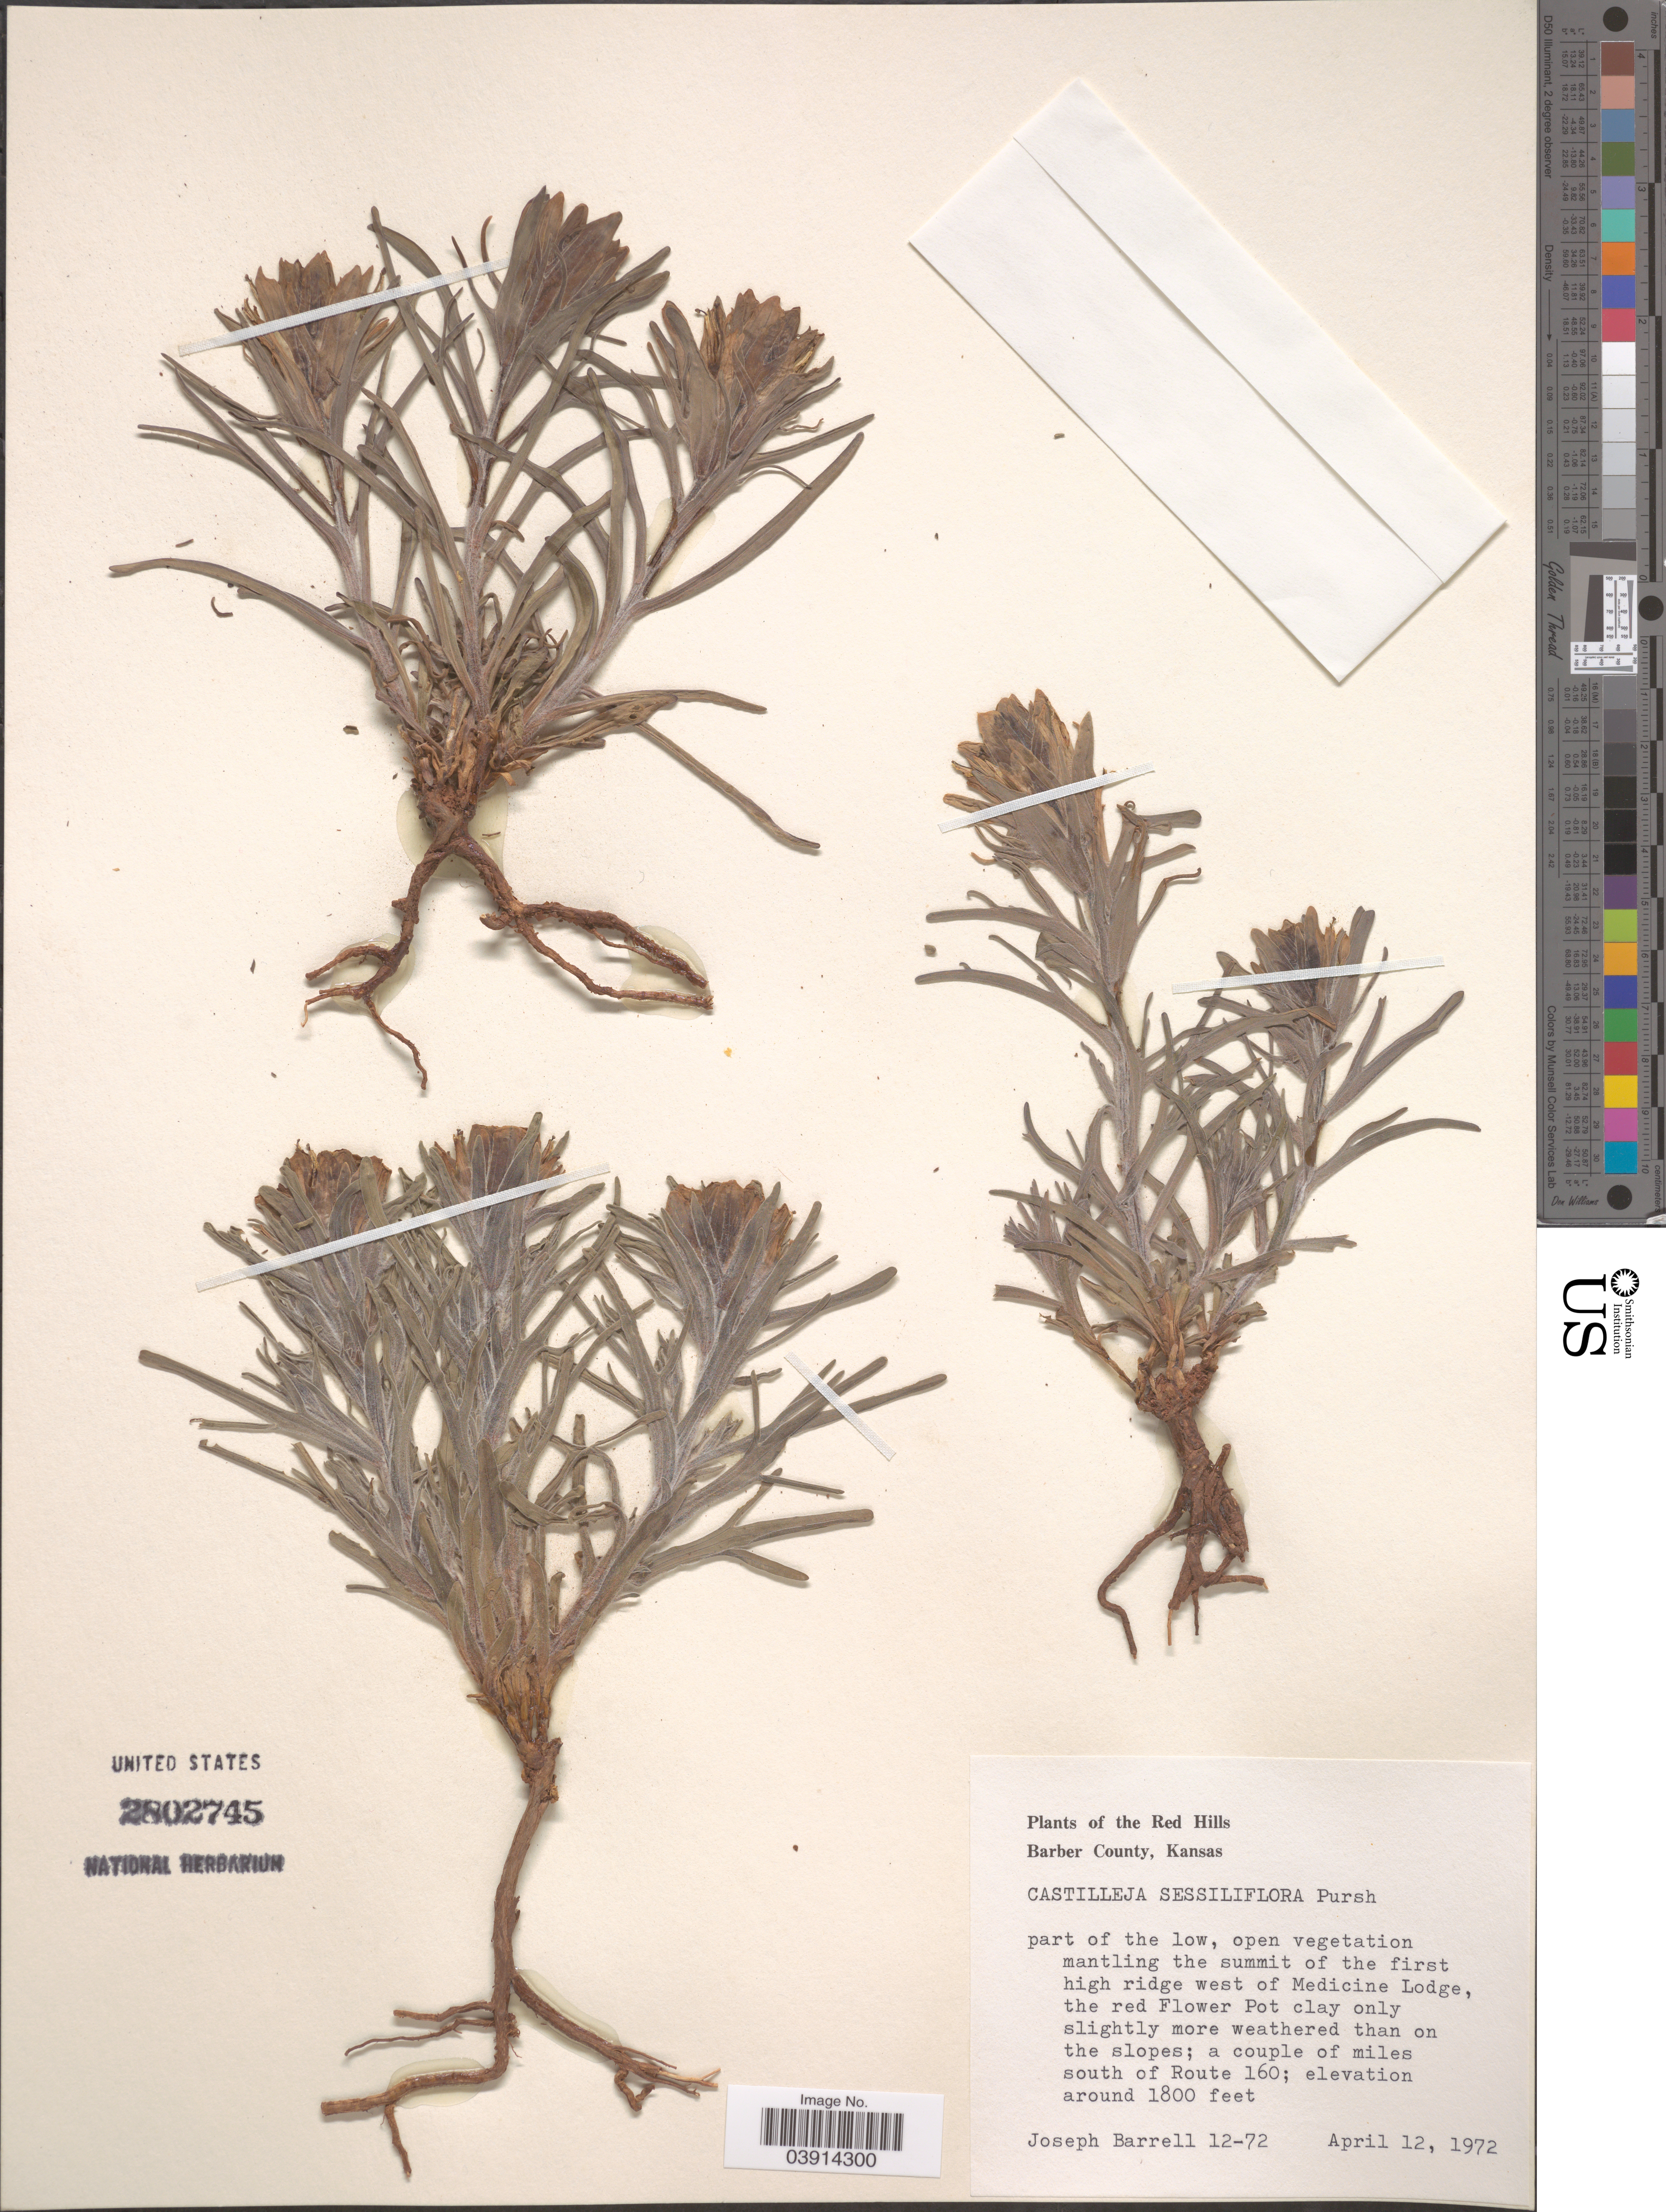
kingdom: Plantae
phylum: Tracheophyta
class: Magnoliopsida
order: Lamiales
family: Orobanchaceae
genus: Castilleja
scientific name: Castilleja sessiliflora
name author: Pursh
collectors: J. Barrell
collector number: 12-72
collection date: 1972-04-12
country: United States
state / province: Kansas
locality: The Red Hills. Barber County. Open vegetation mantling the summit of the first high ridge west of Medicine Lodge, the red Flower pot clay only slightly more weathered than on the slopes; a couple of miles south of Route 160.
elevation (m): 549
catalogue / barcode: US 2802745